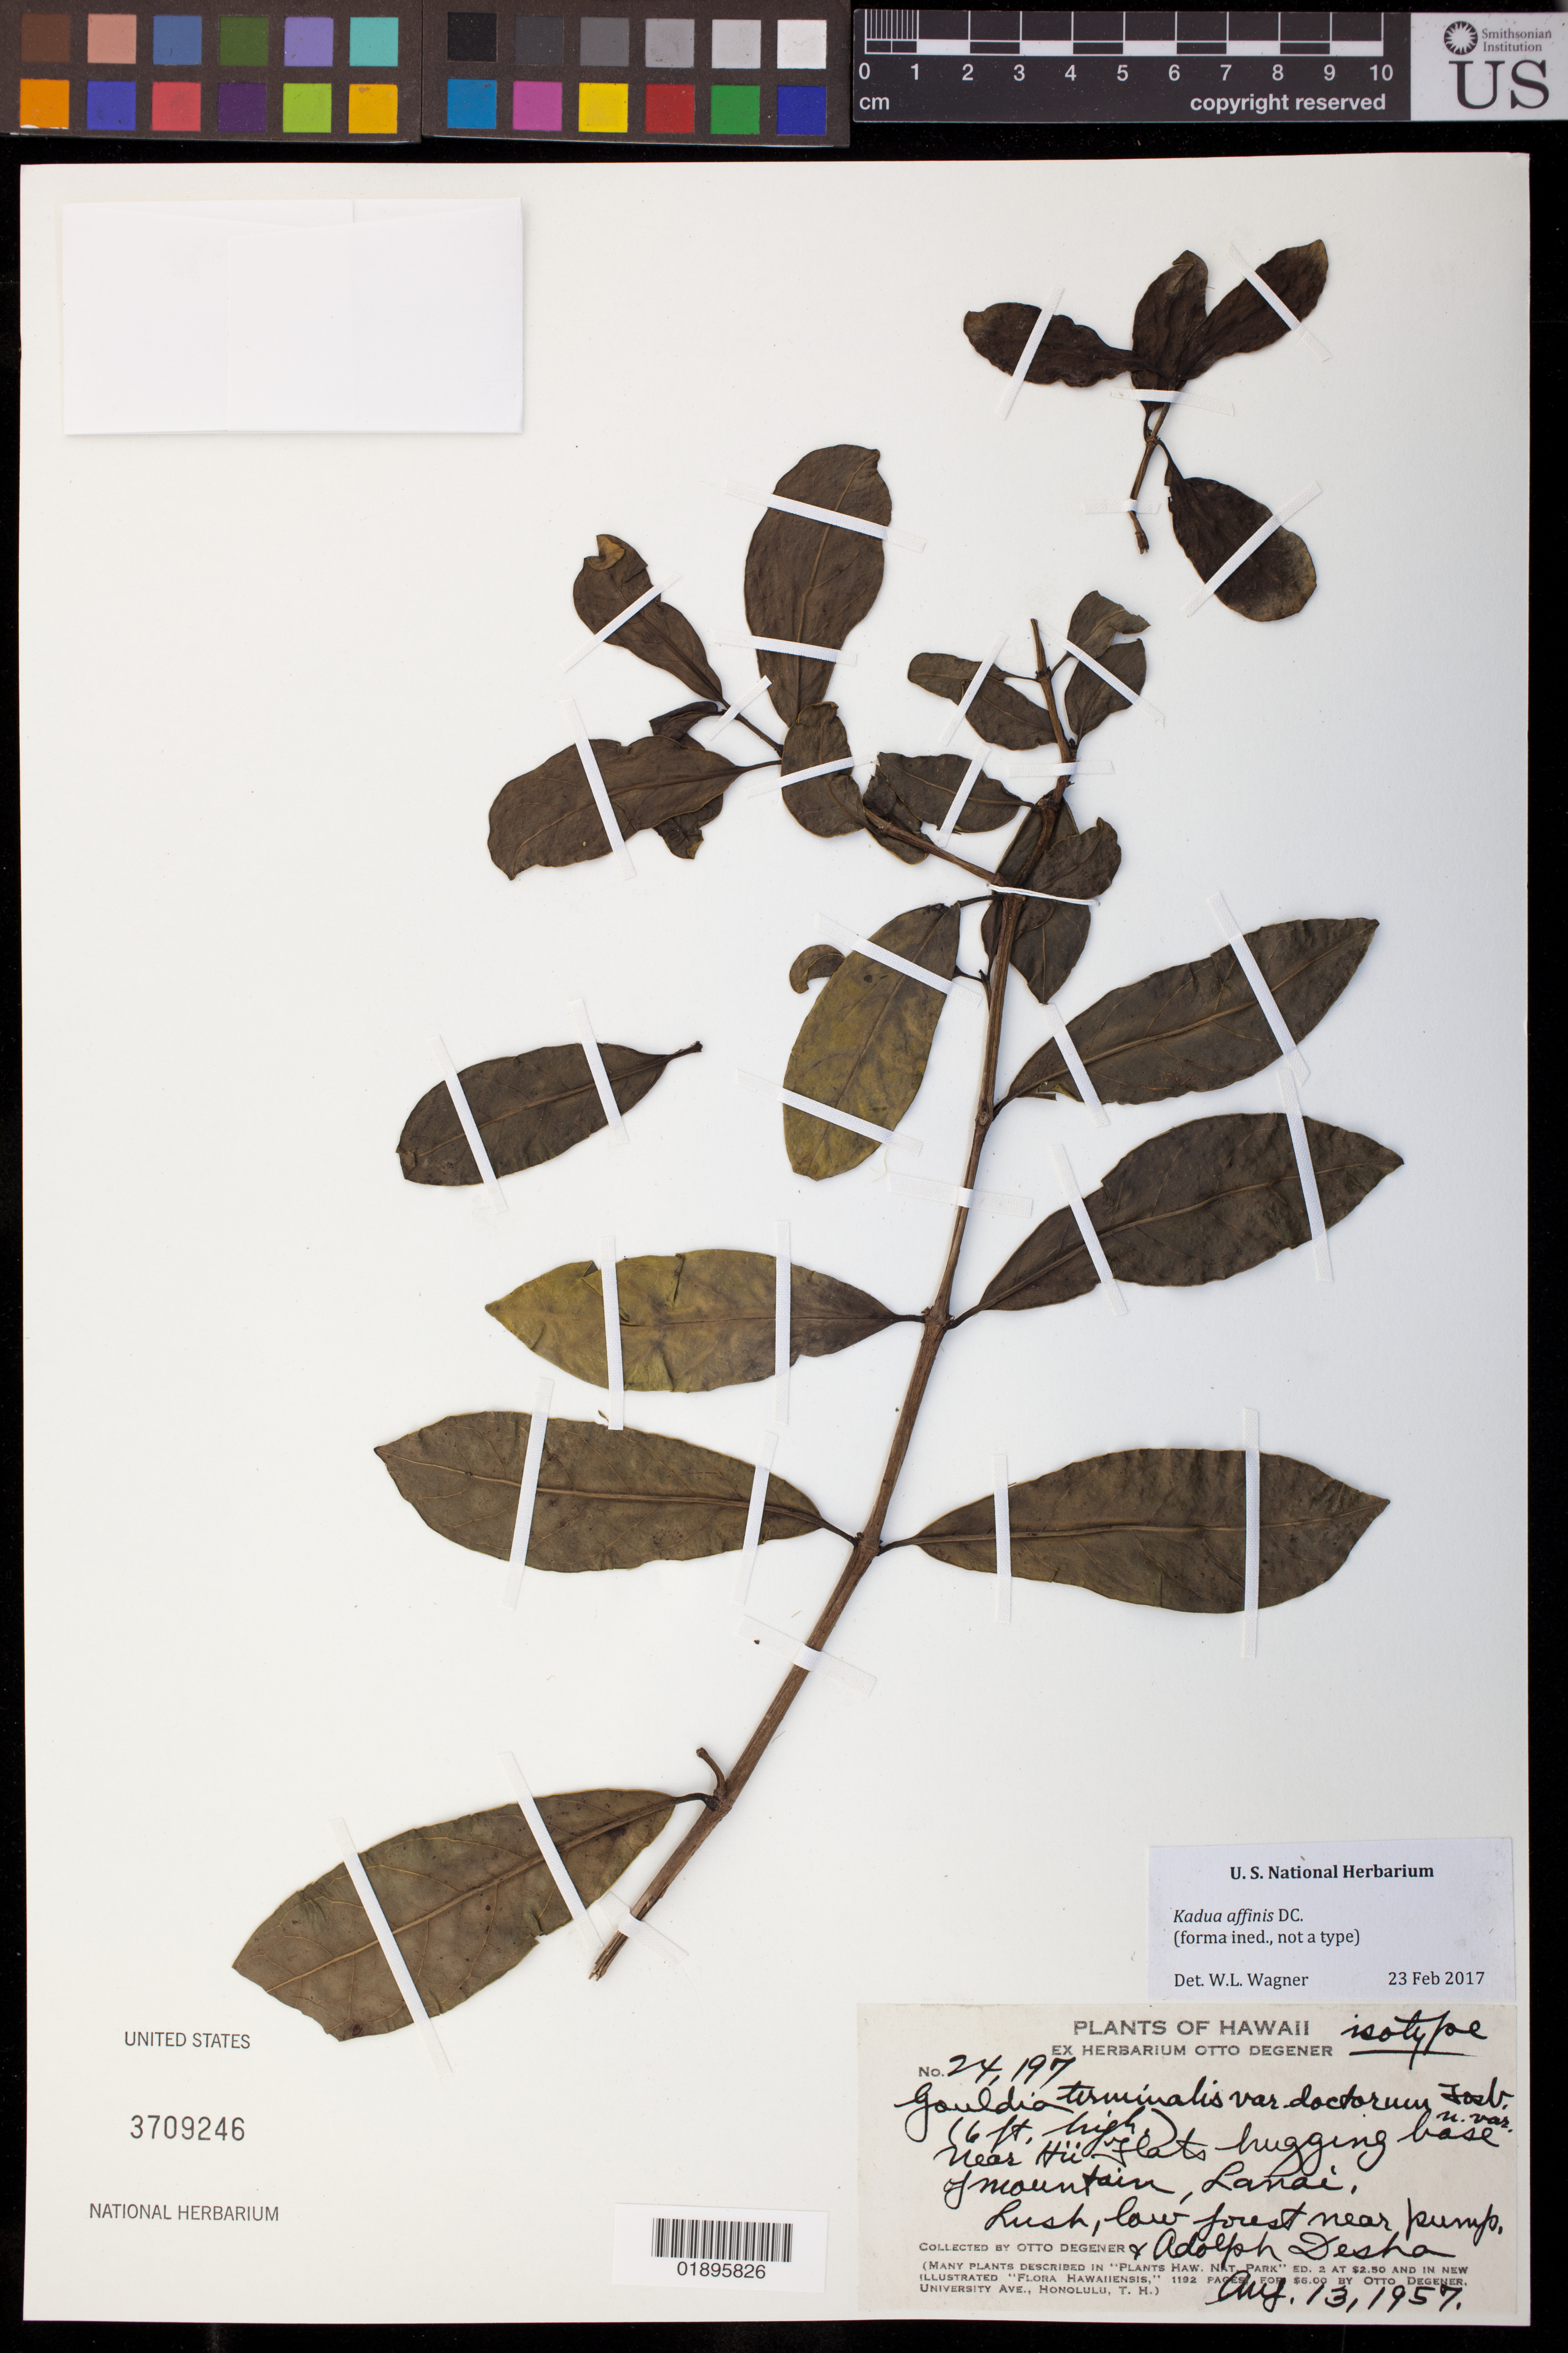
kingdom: Plantae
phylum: Tracheophyta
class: Magnoliopsida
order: Gentianales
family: Rubiaceae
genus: Kadua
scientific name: Kadua affinis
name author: DC.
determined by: Wagner, W. L., (BOT), Smithsonian Institution - National Museum of Natural History (UNITED STATES)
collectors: O. Degener & A. Desha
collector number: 24197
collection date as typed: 13 Aug 1957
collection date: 1957-08-13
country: United States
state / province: Hawaii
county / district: Maui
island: Lana'i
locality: Near Hii, flats hugging base of mountain, near pump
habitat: Lush, low forest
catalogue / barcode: US 3709246